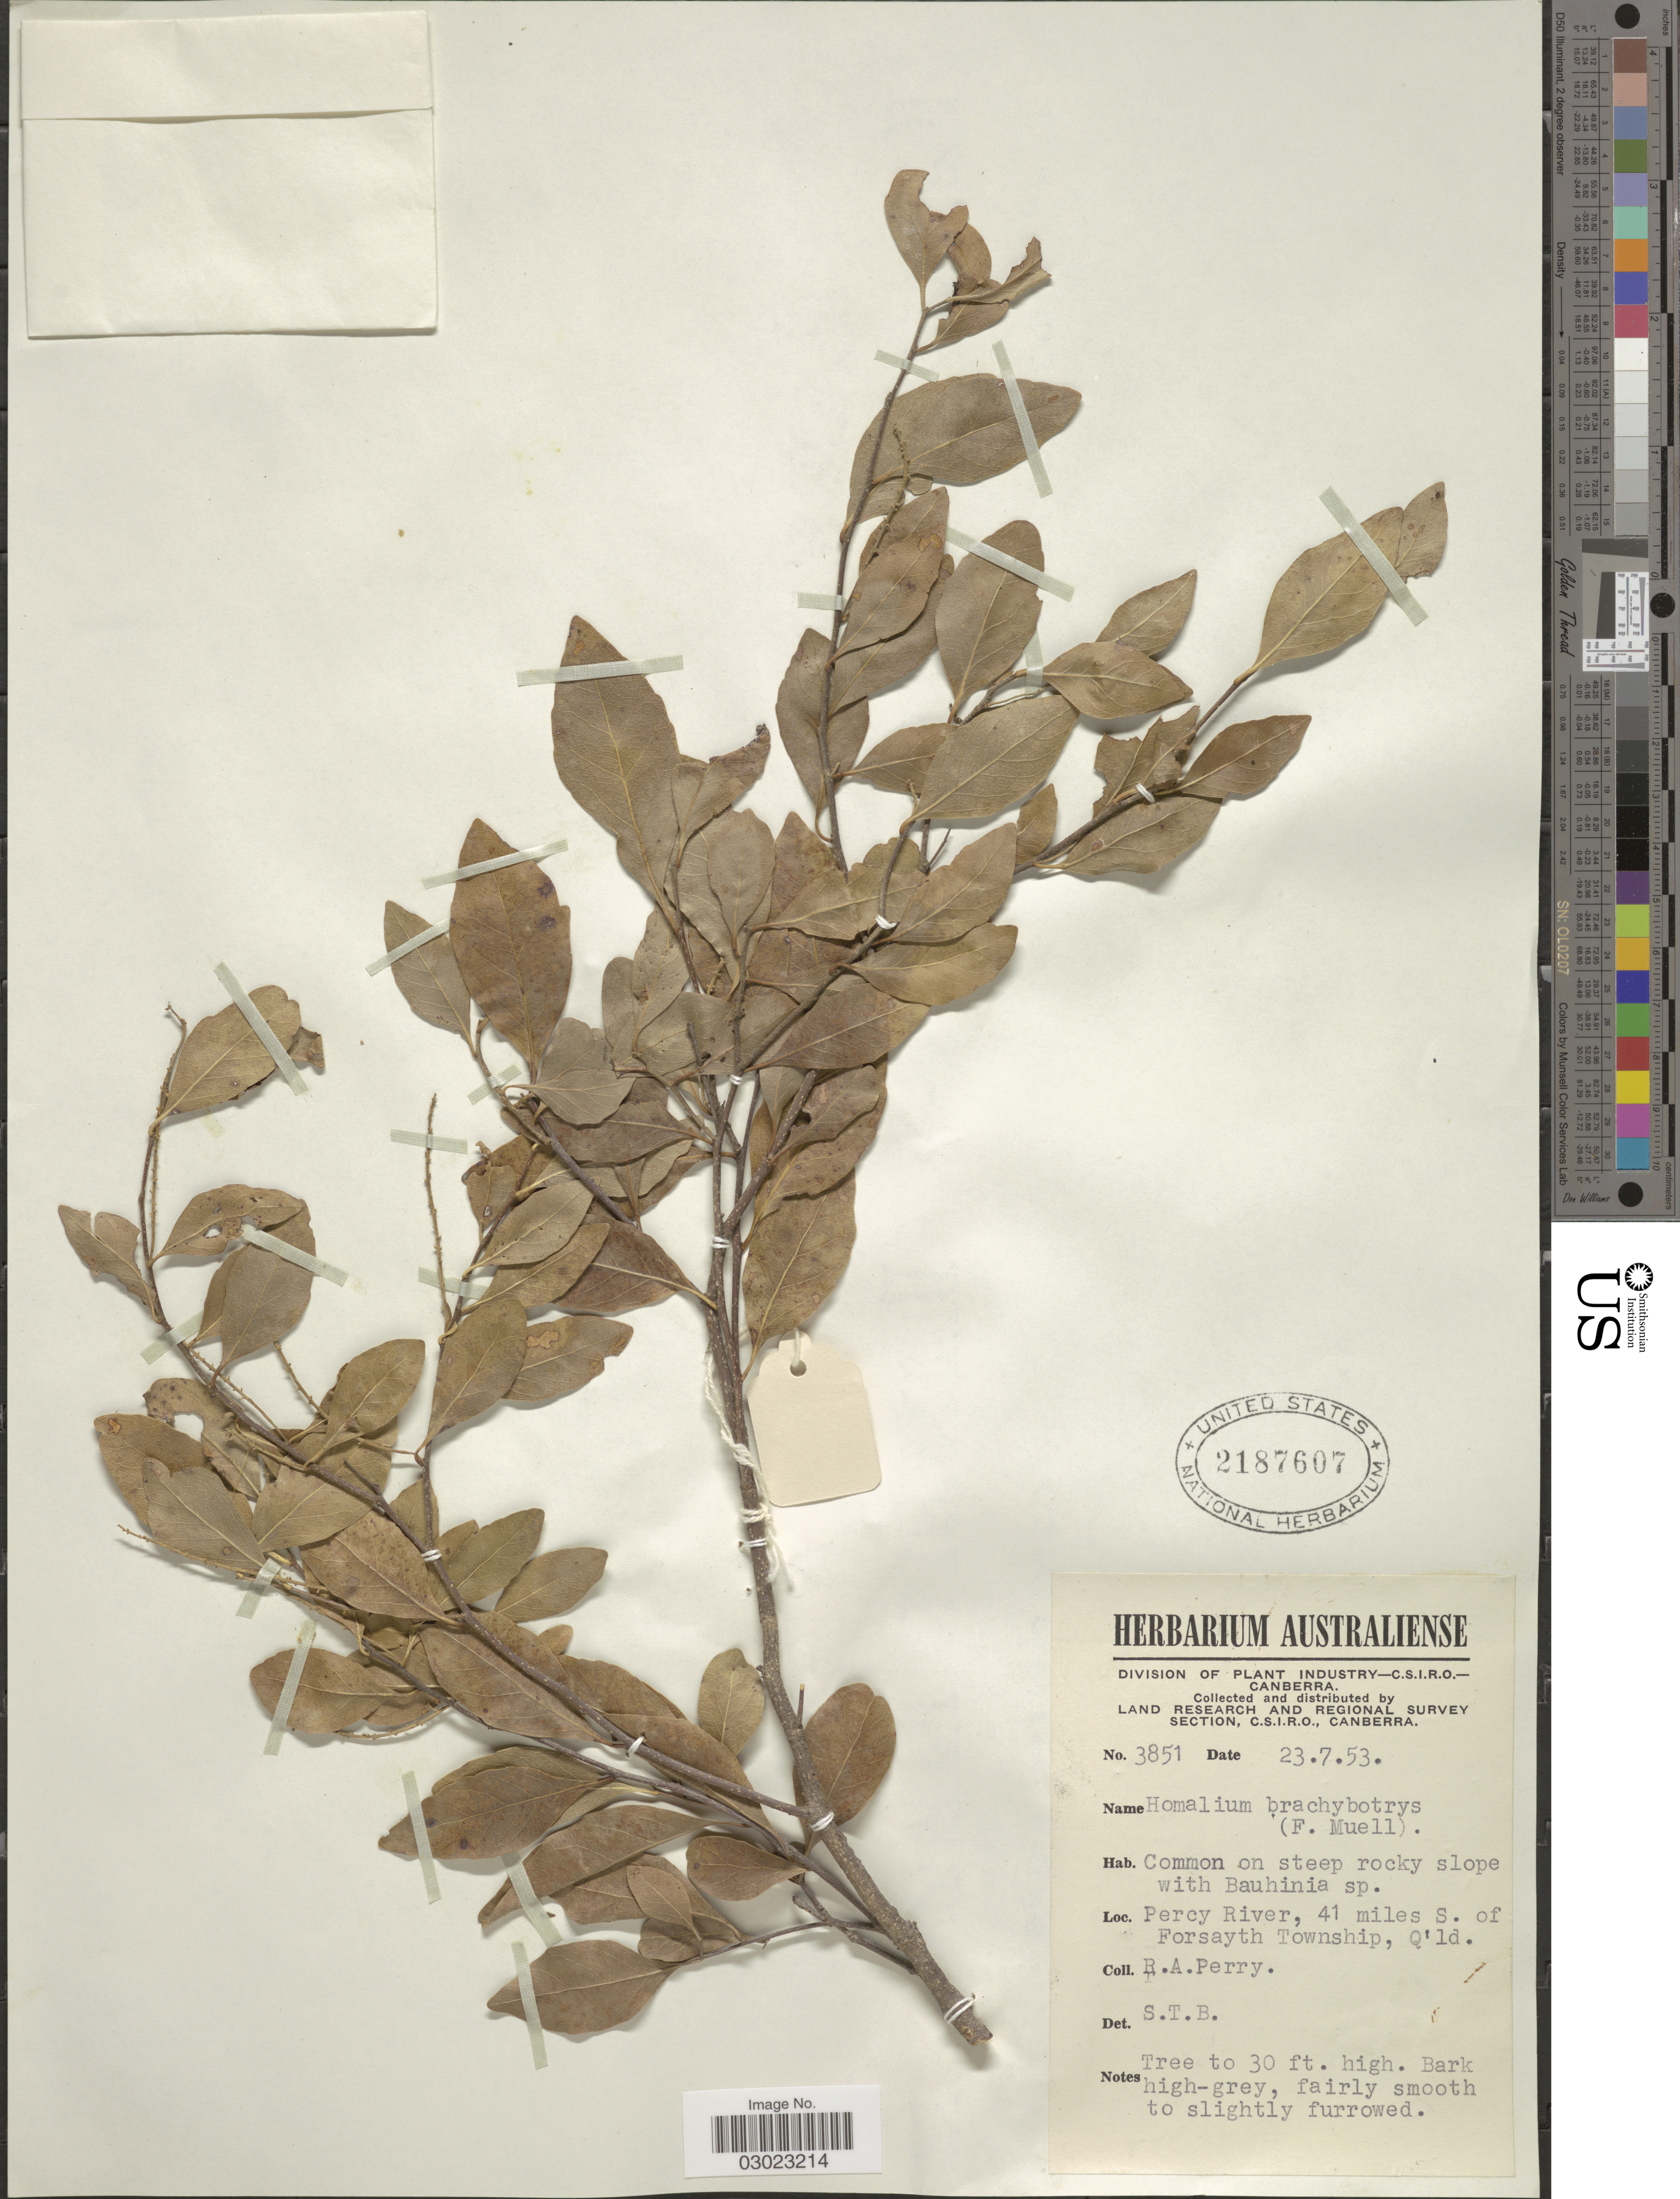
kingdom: Plantae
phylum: Tracheophyta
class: Magnoliopsida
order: Malpighiales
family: Salicaceae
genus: Homalium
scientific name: Homalium brachybotrys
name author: F. Muell.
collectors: Perry, R. A.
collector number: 3851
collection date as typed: Transcribed d/m/y: 23/7/53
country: Australia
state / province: Queensland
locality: Percy River, 41 miles S. of Forsayth Township, Q'ld.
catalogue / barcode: US 2187607